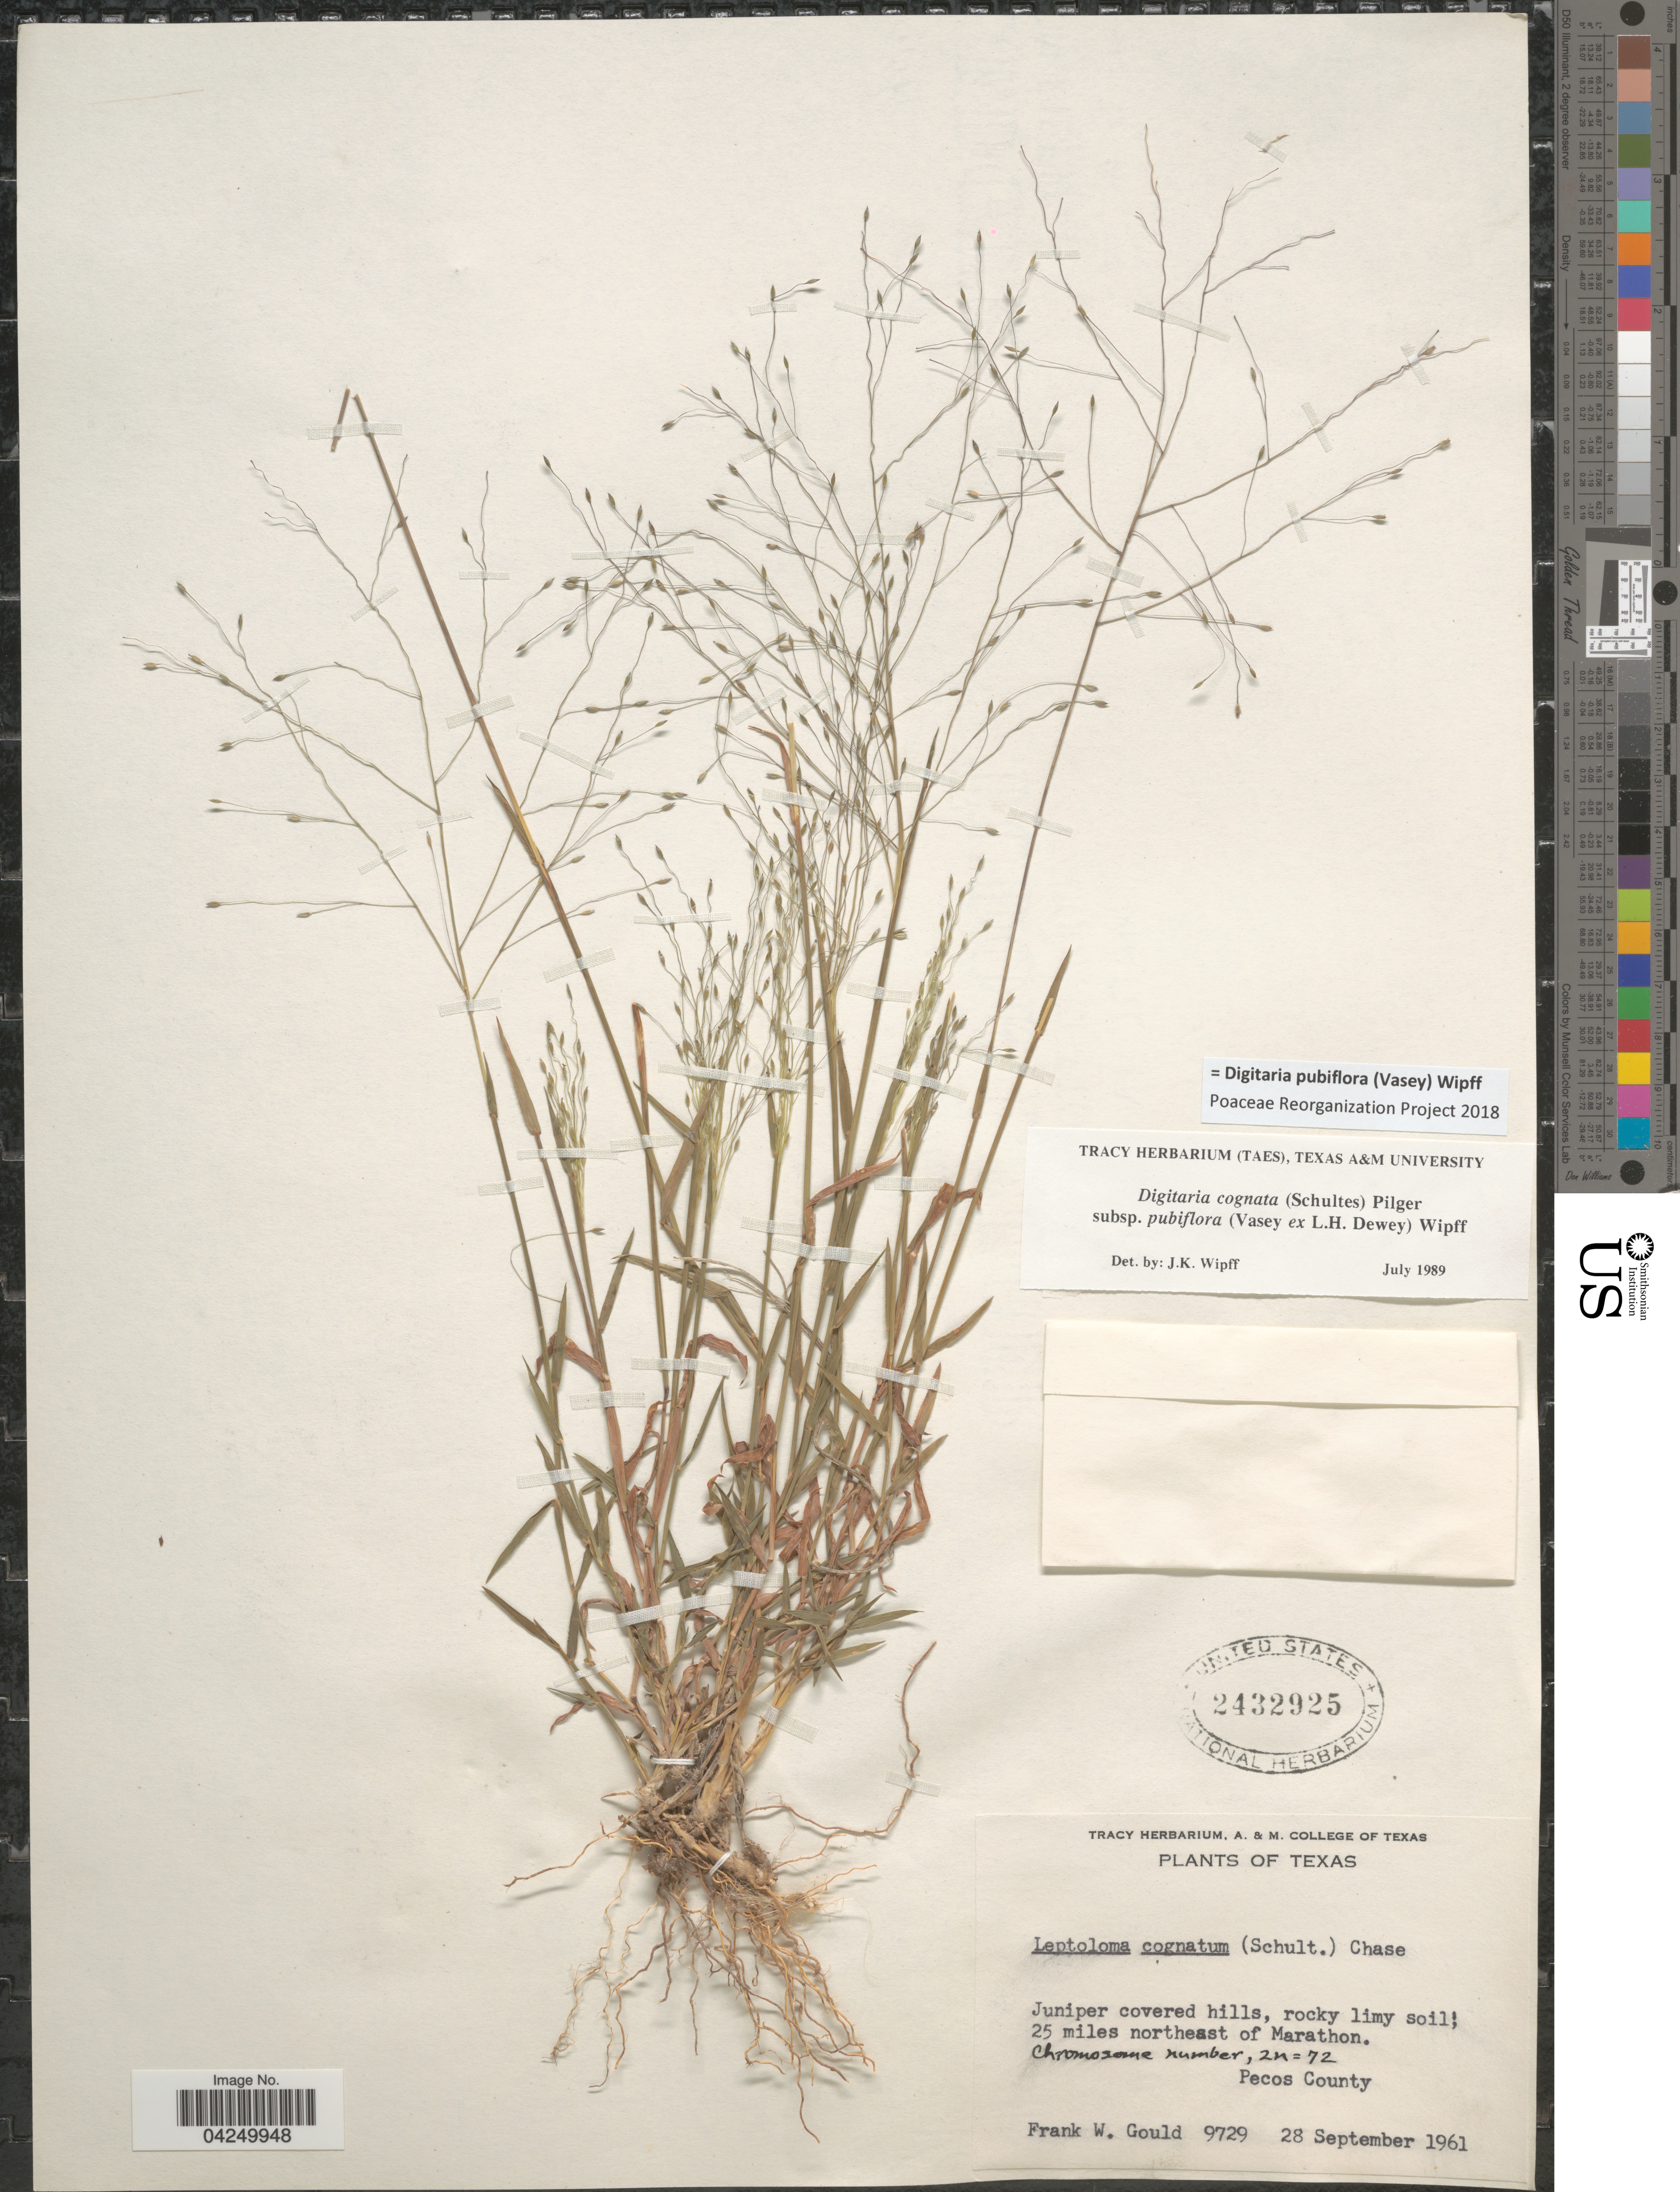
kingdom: Plantae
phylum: Tracheophyta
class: Liliopsida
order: Poales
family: Poaceae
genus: Digitaria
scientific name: Digitaria pubiflora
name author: (Vasey) Wipff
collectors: F. W. Gould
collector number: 9729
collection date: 1961-09-28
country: United States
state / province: Texas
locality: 25 miles northeast of Marathon. Pecos County.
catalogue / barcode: US 2432925